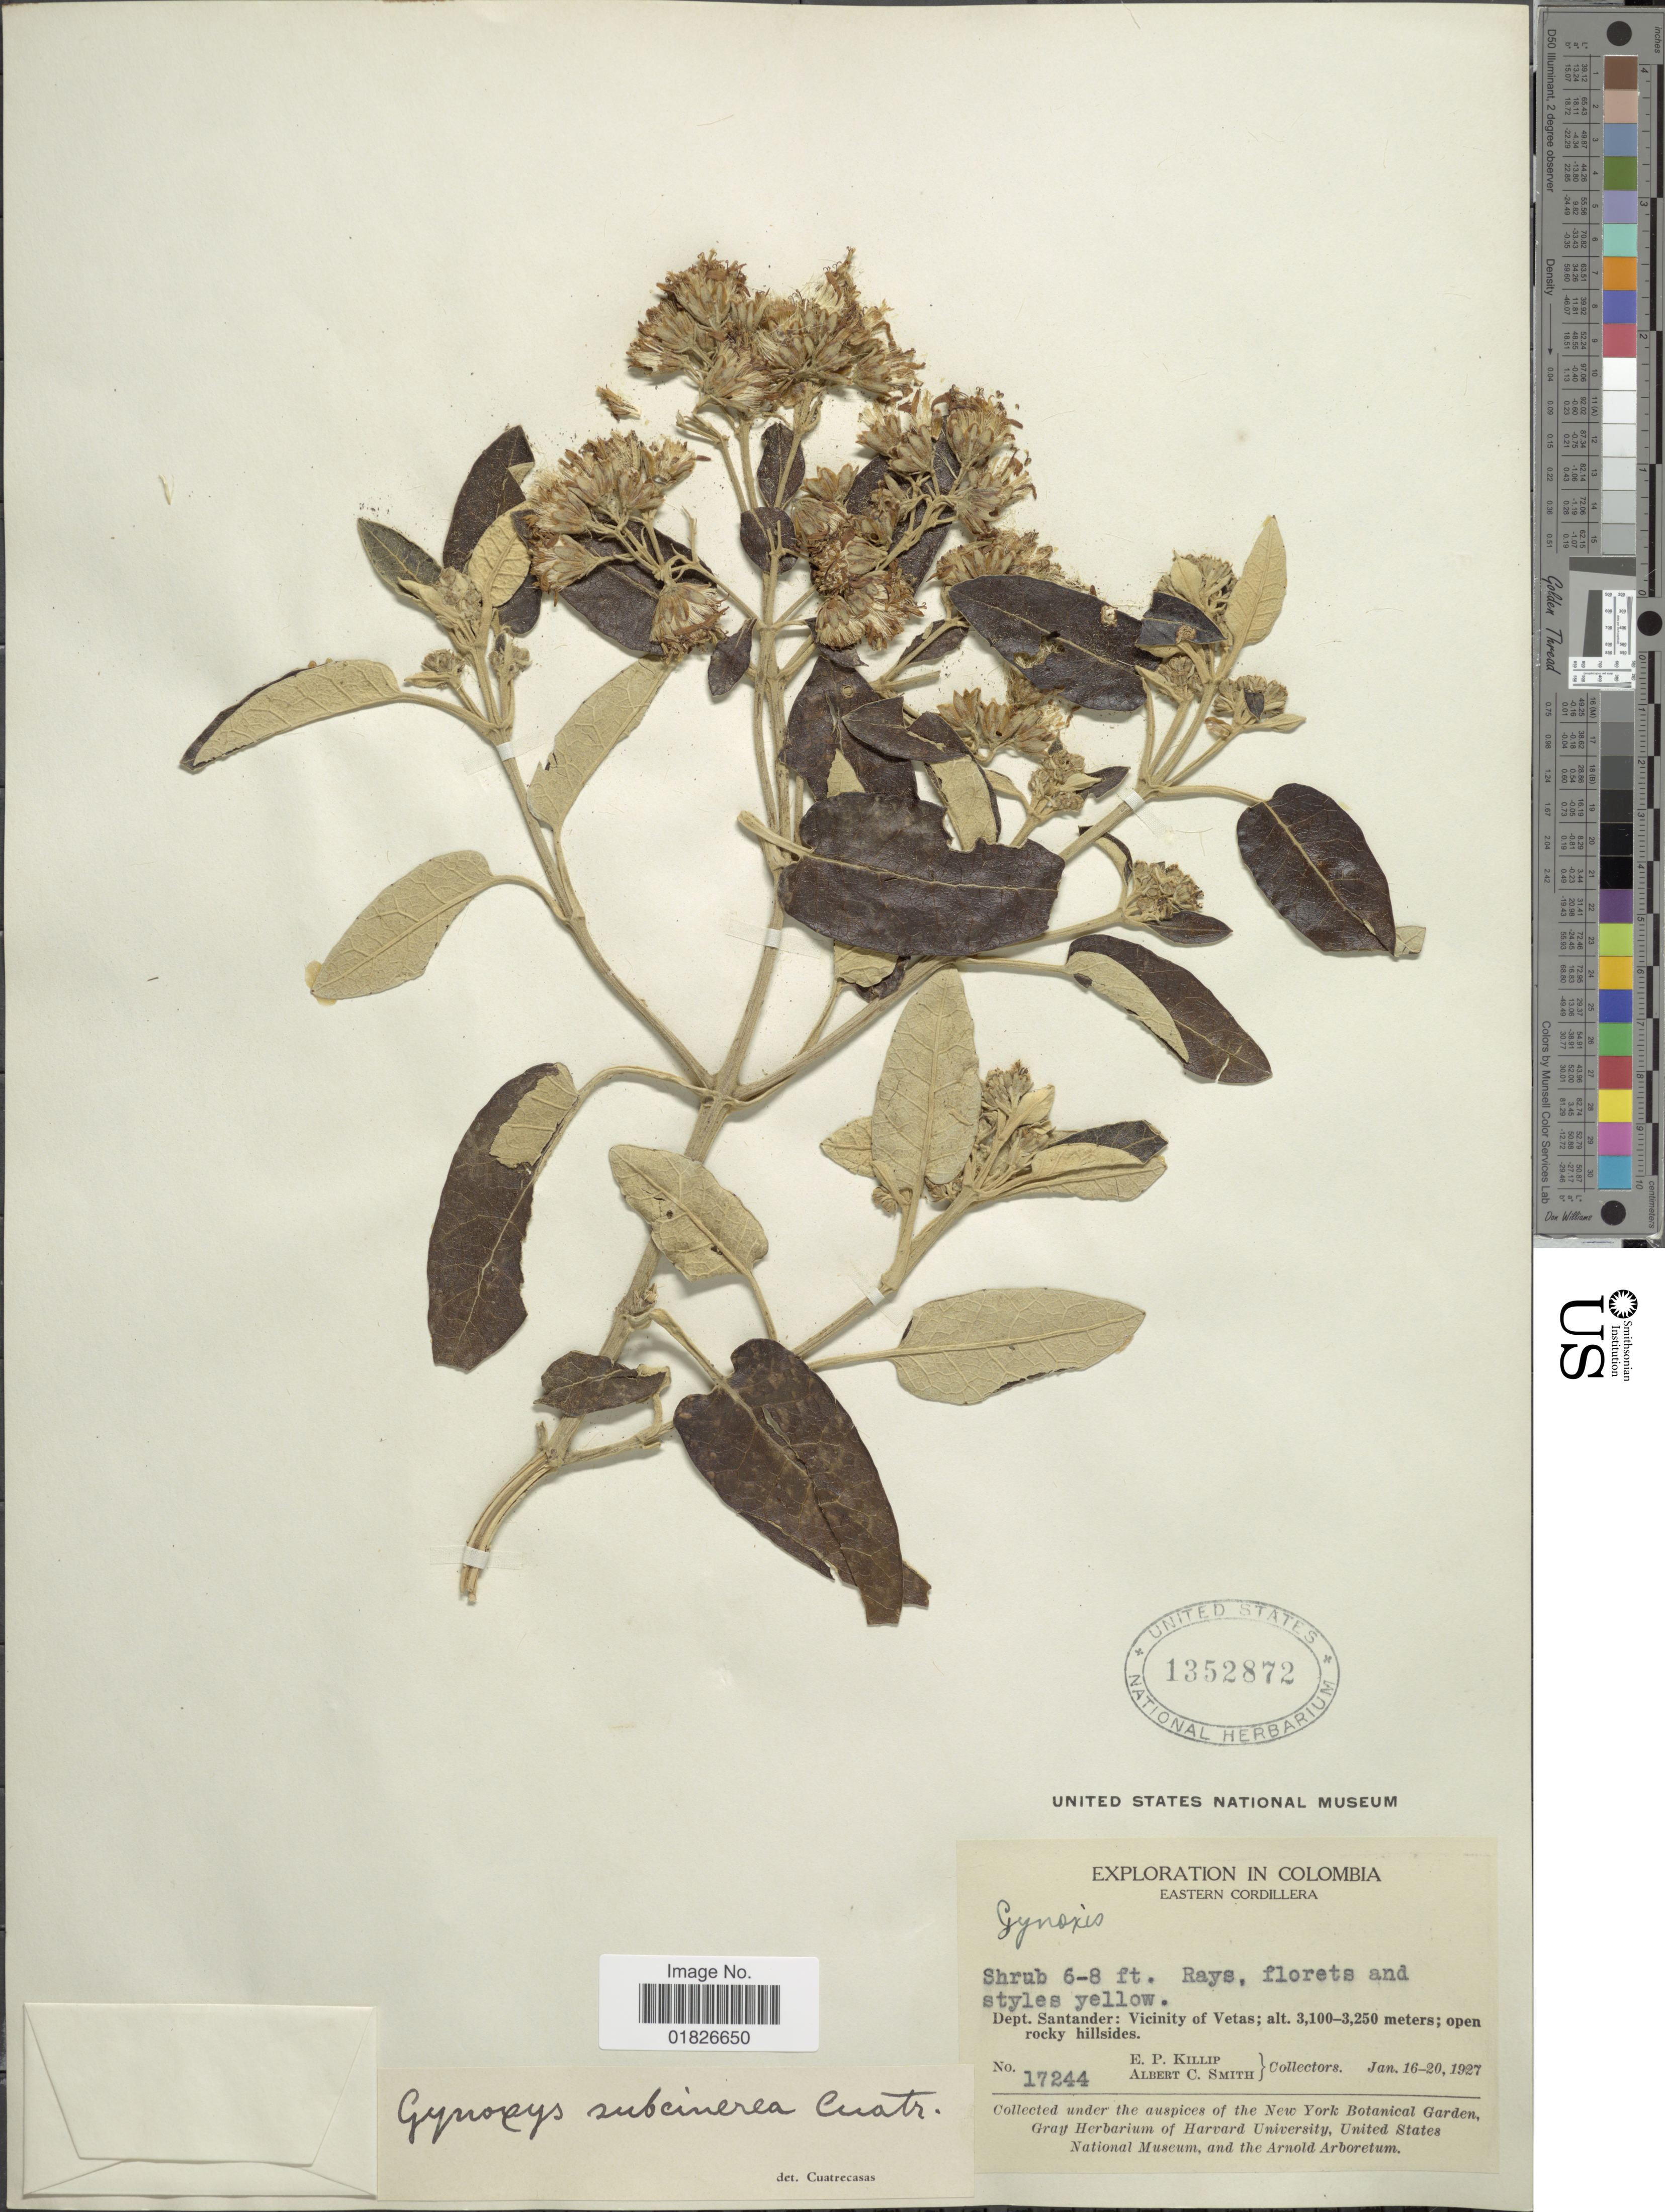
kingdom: Plantae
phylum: Tracheophyta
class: Magnoliopsida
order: Asterales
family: Asteraceae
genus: Gynoxys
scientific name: Gynoxys subcinerea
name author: Cuatrec.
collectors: E. P. Killip & A. C. Smith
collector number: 17244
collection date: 1927-01-16/1927-01-20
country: Colombia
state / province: Santander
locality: Eastern Cordillera, Vicinity of Vetas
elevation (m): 3100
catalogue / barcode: US 1352872